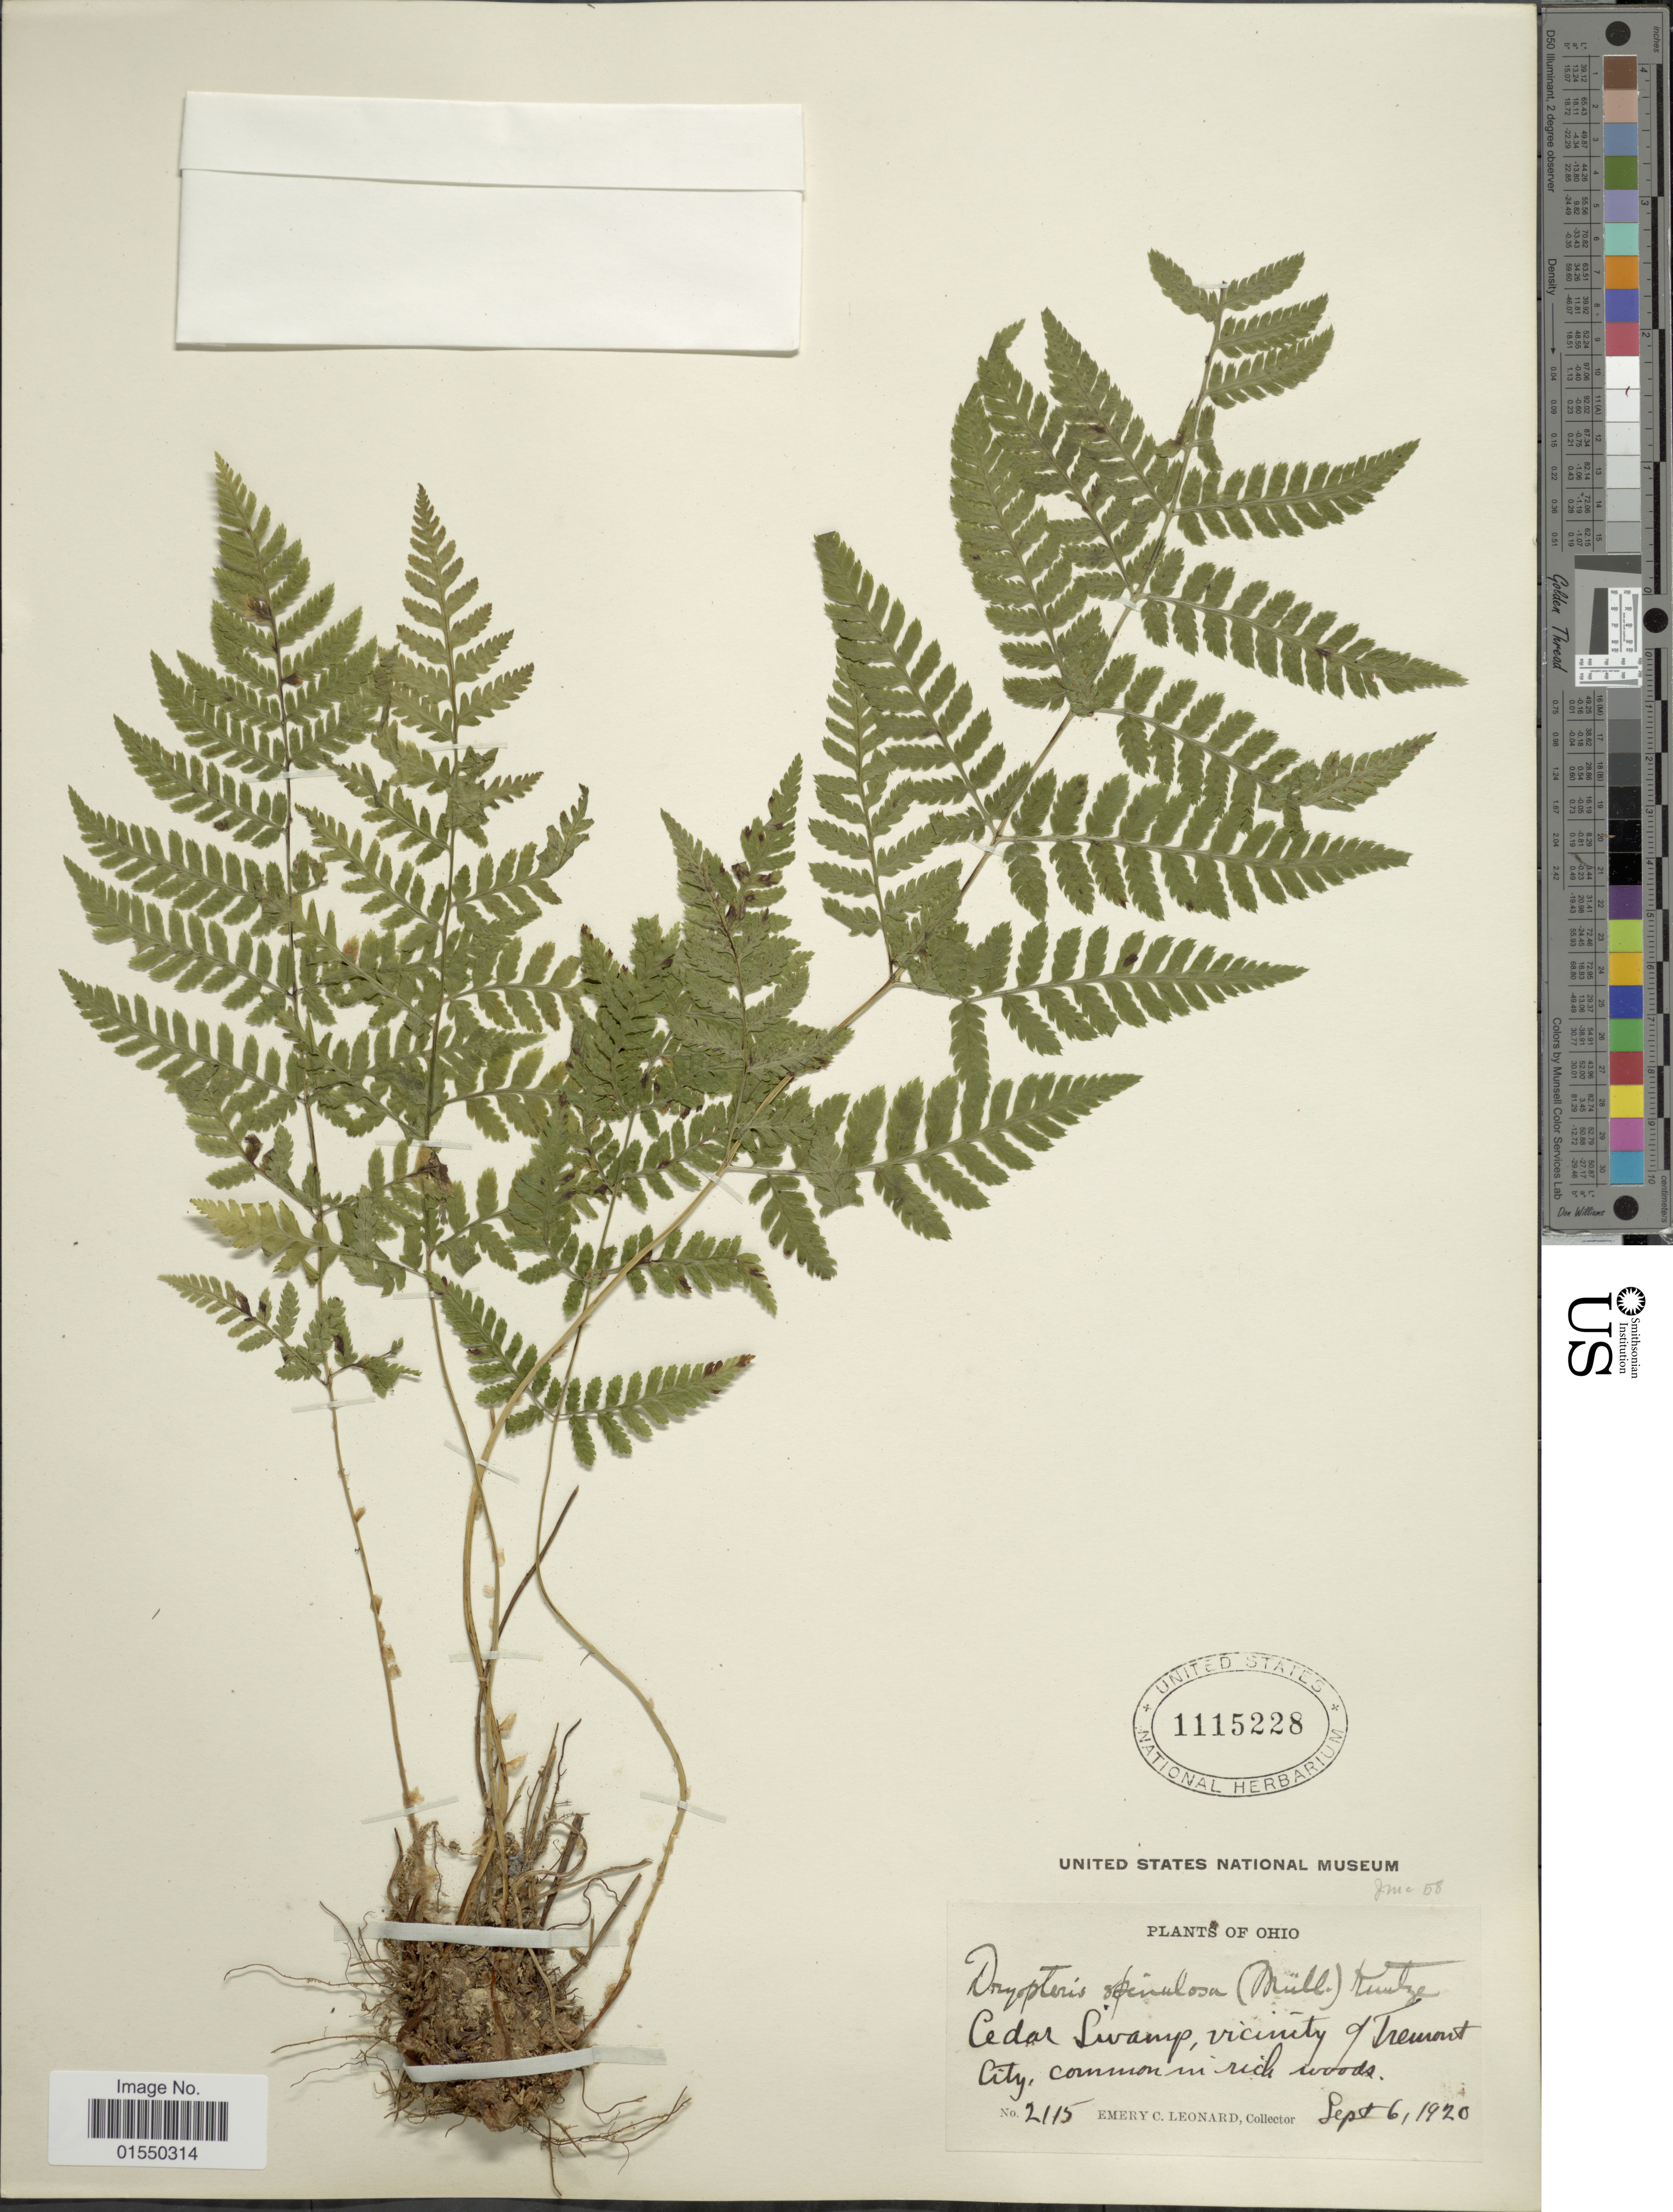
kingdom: Plantae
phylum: Tracheophyta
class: Polypodiopsida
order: Polypodiales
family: Dryopteridaceae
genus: Dryopteris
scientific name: Dryopteris carthusiana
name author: (Villars) H.P. Fuchs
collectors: E. C. Leonard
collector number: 2115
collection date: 1920-09-06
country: United States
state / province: Ohio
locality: Cedar Swamp, vicinity of Tremont City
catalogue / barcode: US 1115228